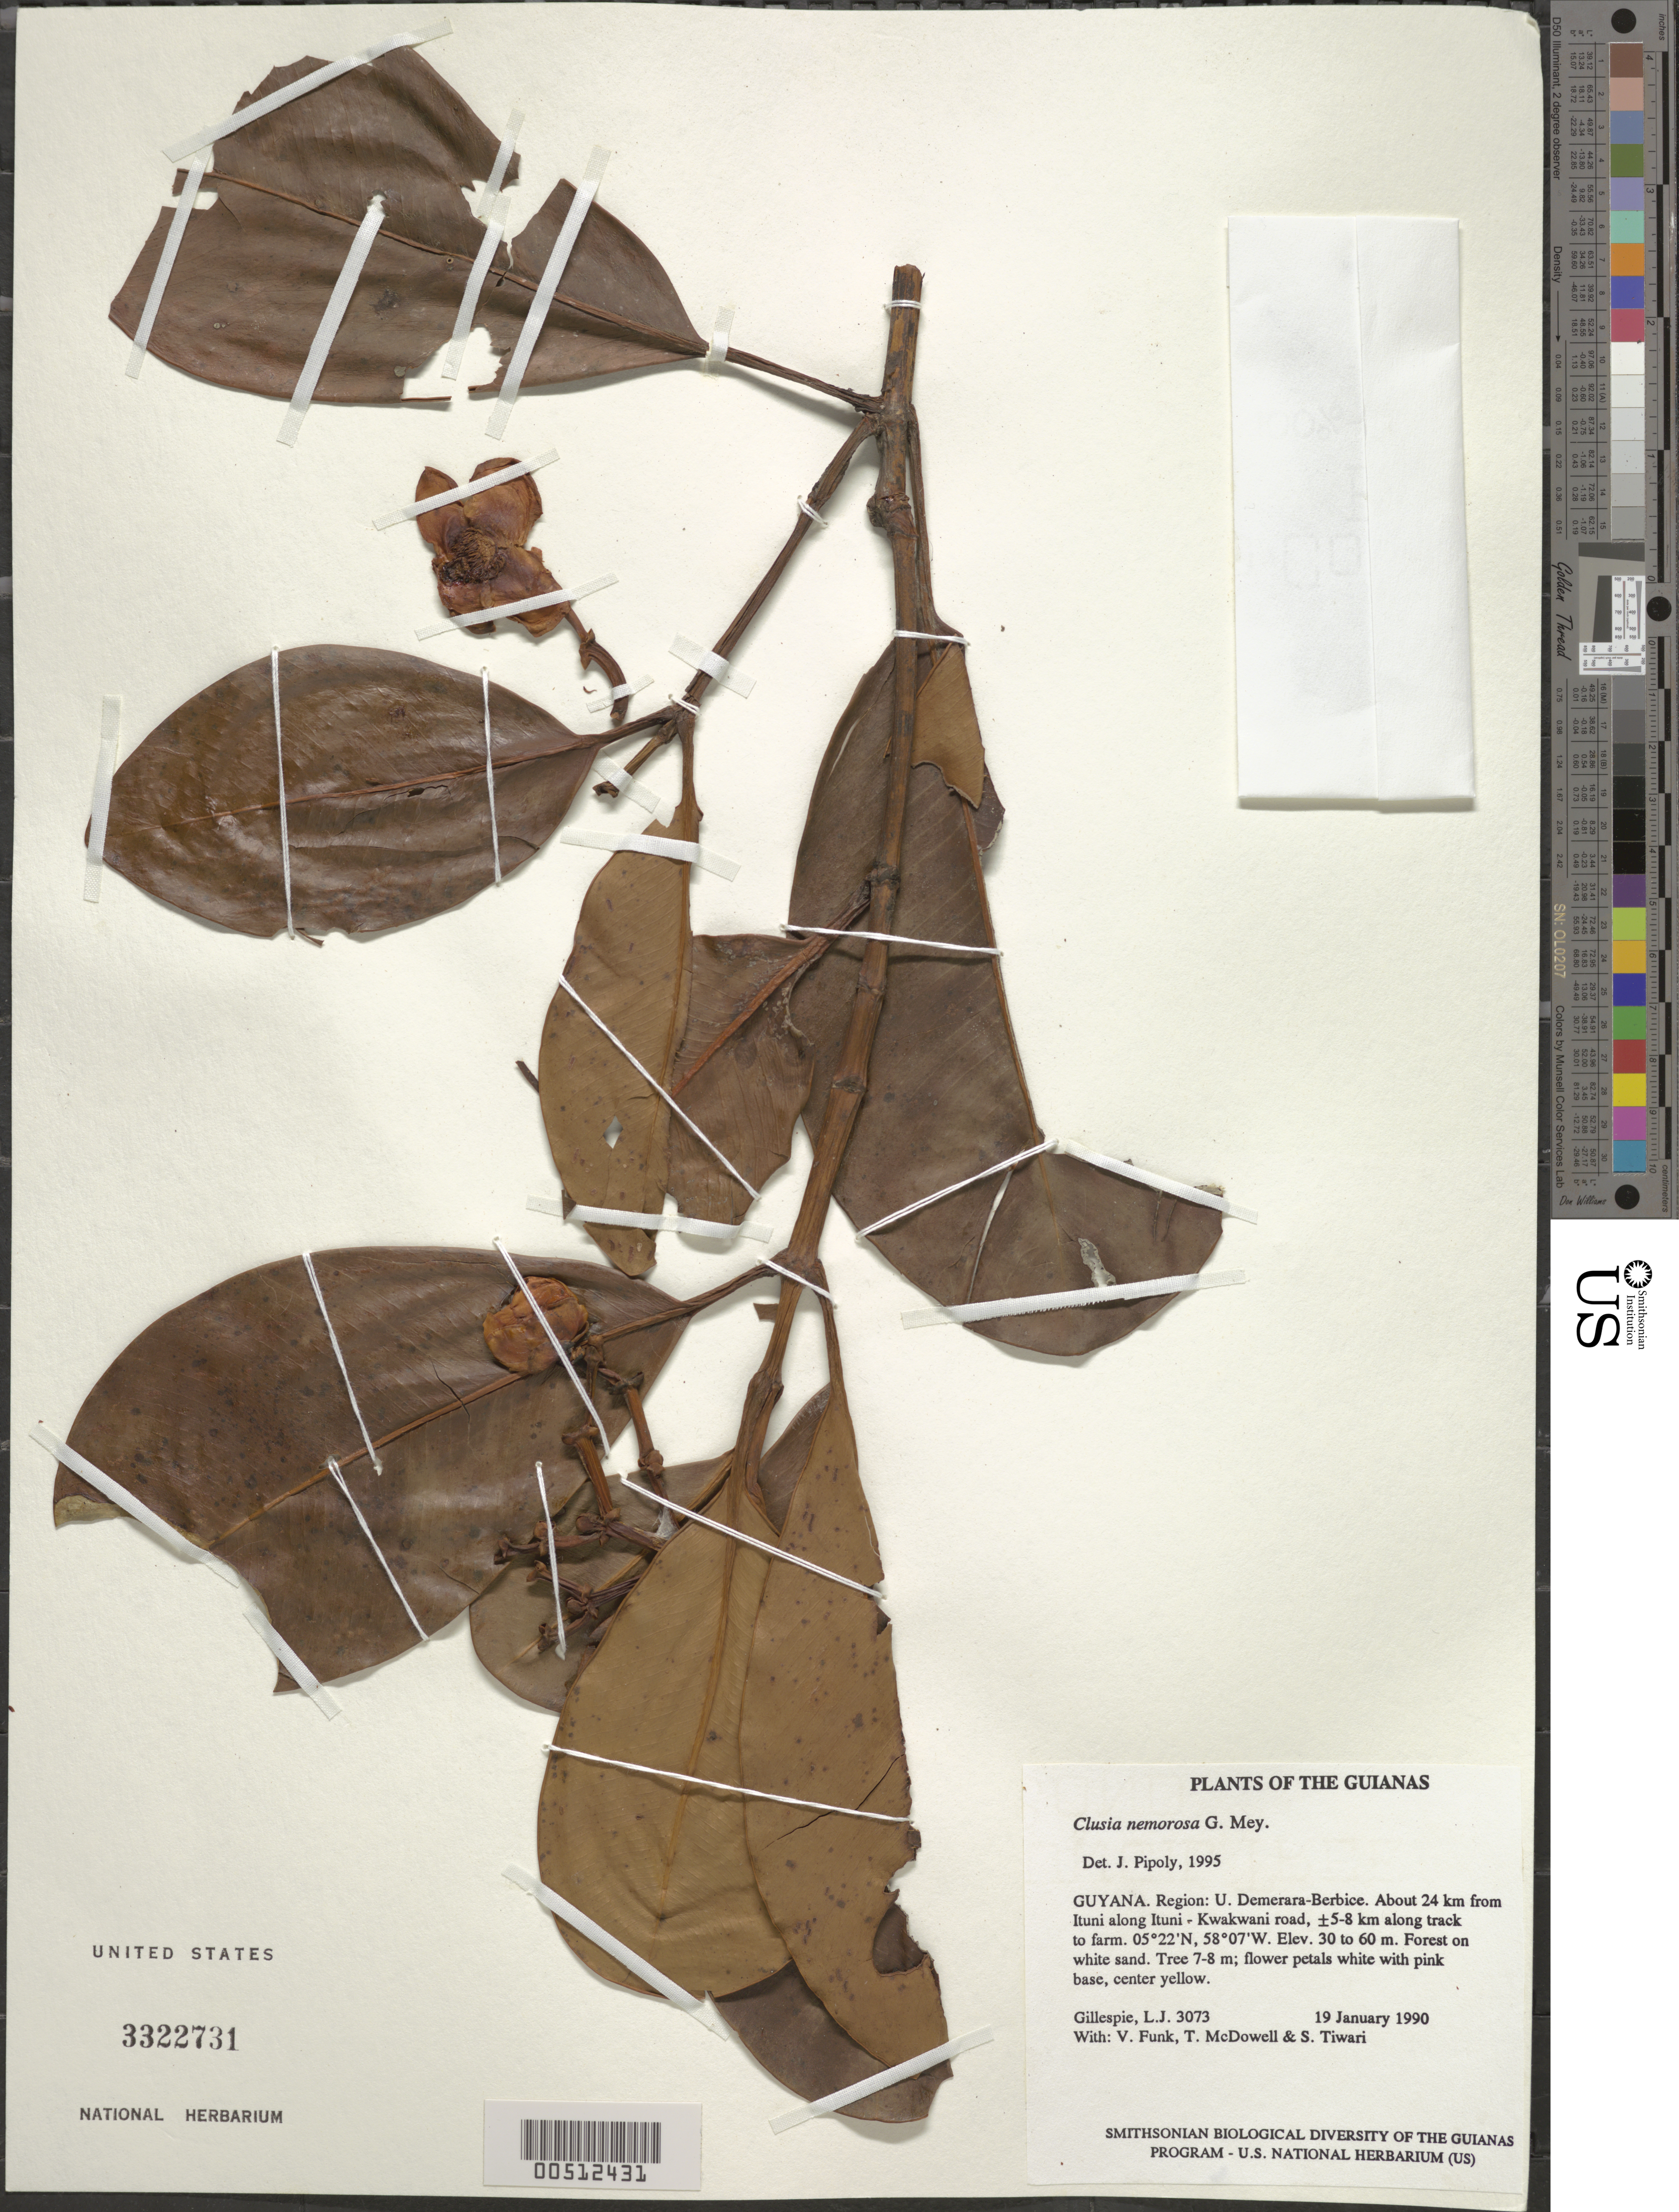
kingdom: Plantae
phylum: Tracheophyta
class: Magnoliopsida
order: Malpighiales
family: Clusiaceae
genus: Clusia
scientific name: Clusia nemorosa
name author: G. Mey.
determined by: Pipoly, J. J., III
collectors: L. J. Gillespie, V. Funk, T. McDowell & S. Tiwari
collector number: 3073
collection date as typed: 19 January 1990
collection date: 1990-01-19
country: Guyana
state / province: U. Demerara-Berbice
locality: About 24 km from Ituni along Ituni - Kwakwani road, ±5-8 km along track to farm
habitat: Forest on white sand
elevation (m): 30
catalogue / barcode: US 3322731